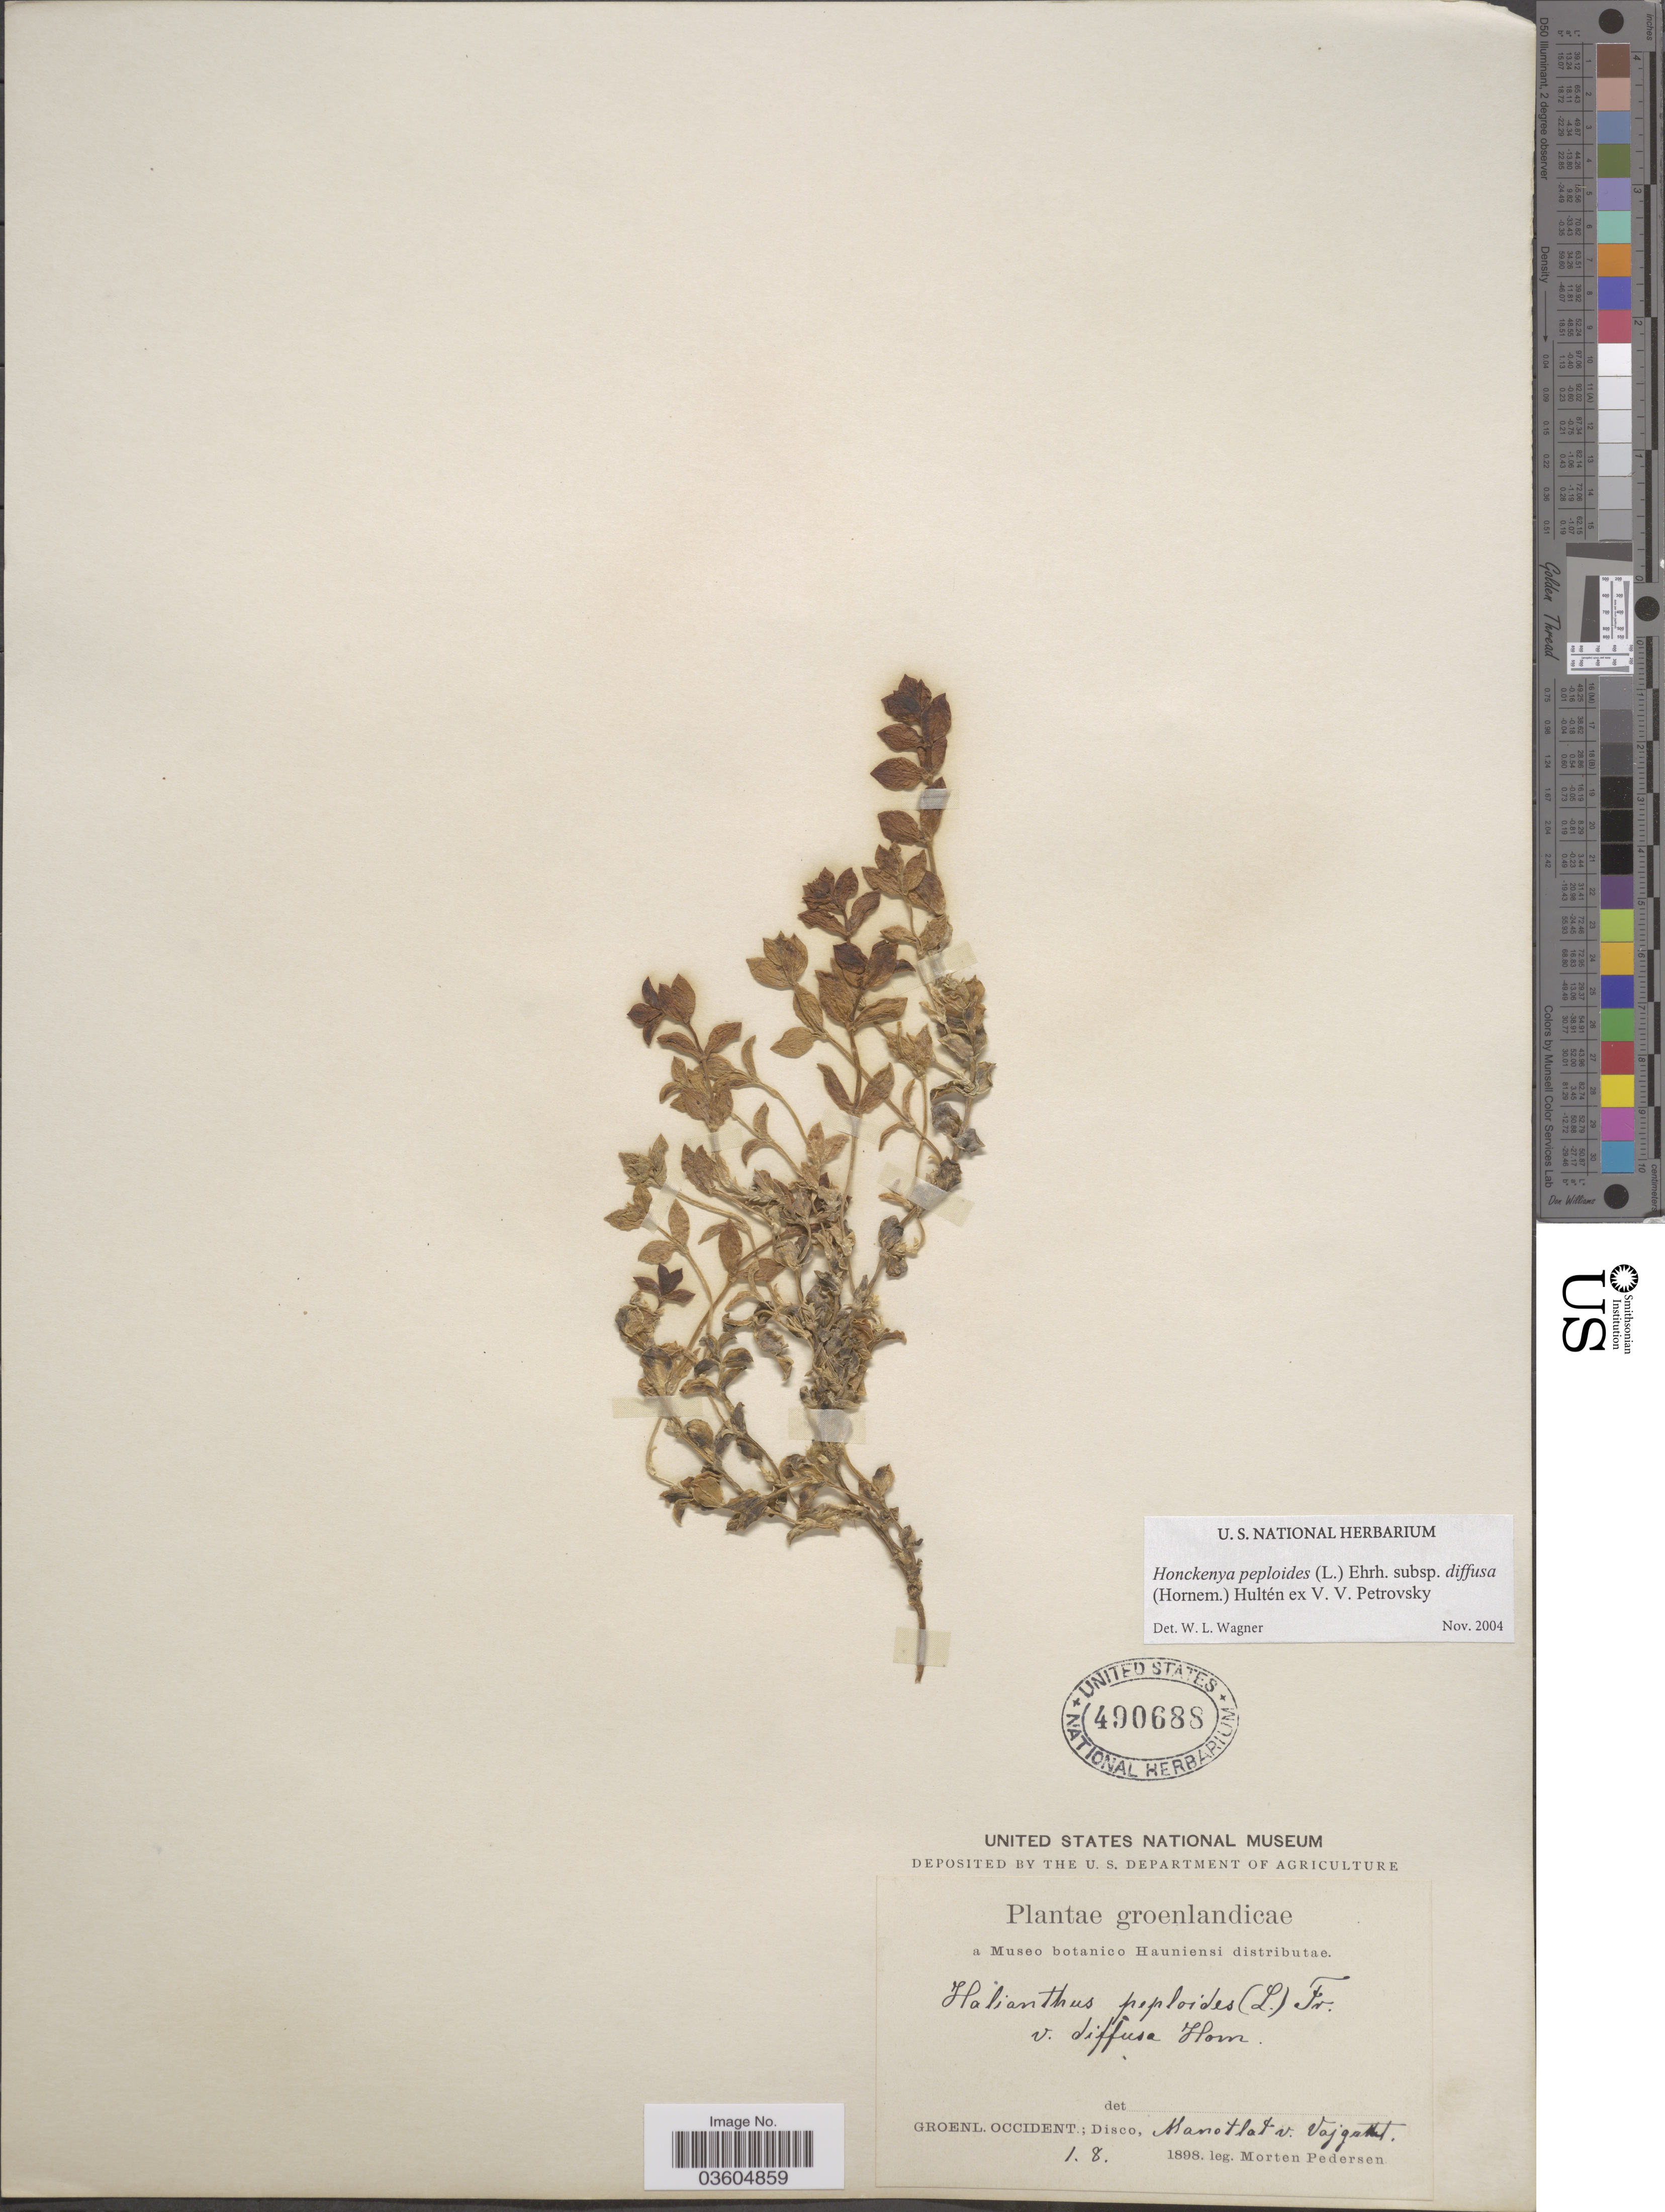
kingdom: Plantae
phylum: Tracheophyta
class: Magnoliopsida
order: Caryophyllales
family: Caryophyllaceae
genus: Honckenya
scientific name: Honckenya peploides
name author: (L.) Ehrh.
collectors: M. Pedersen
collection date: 1898-08-01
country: Greenland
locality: Groenl. Occident.; Disco, Manotlat [interpreted] v. Vajgaht [interpreted].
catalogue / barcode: US 490688